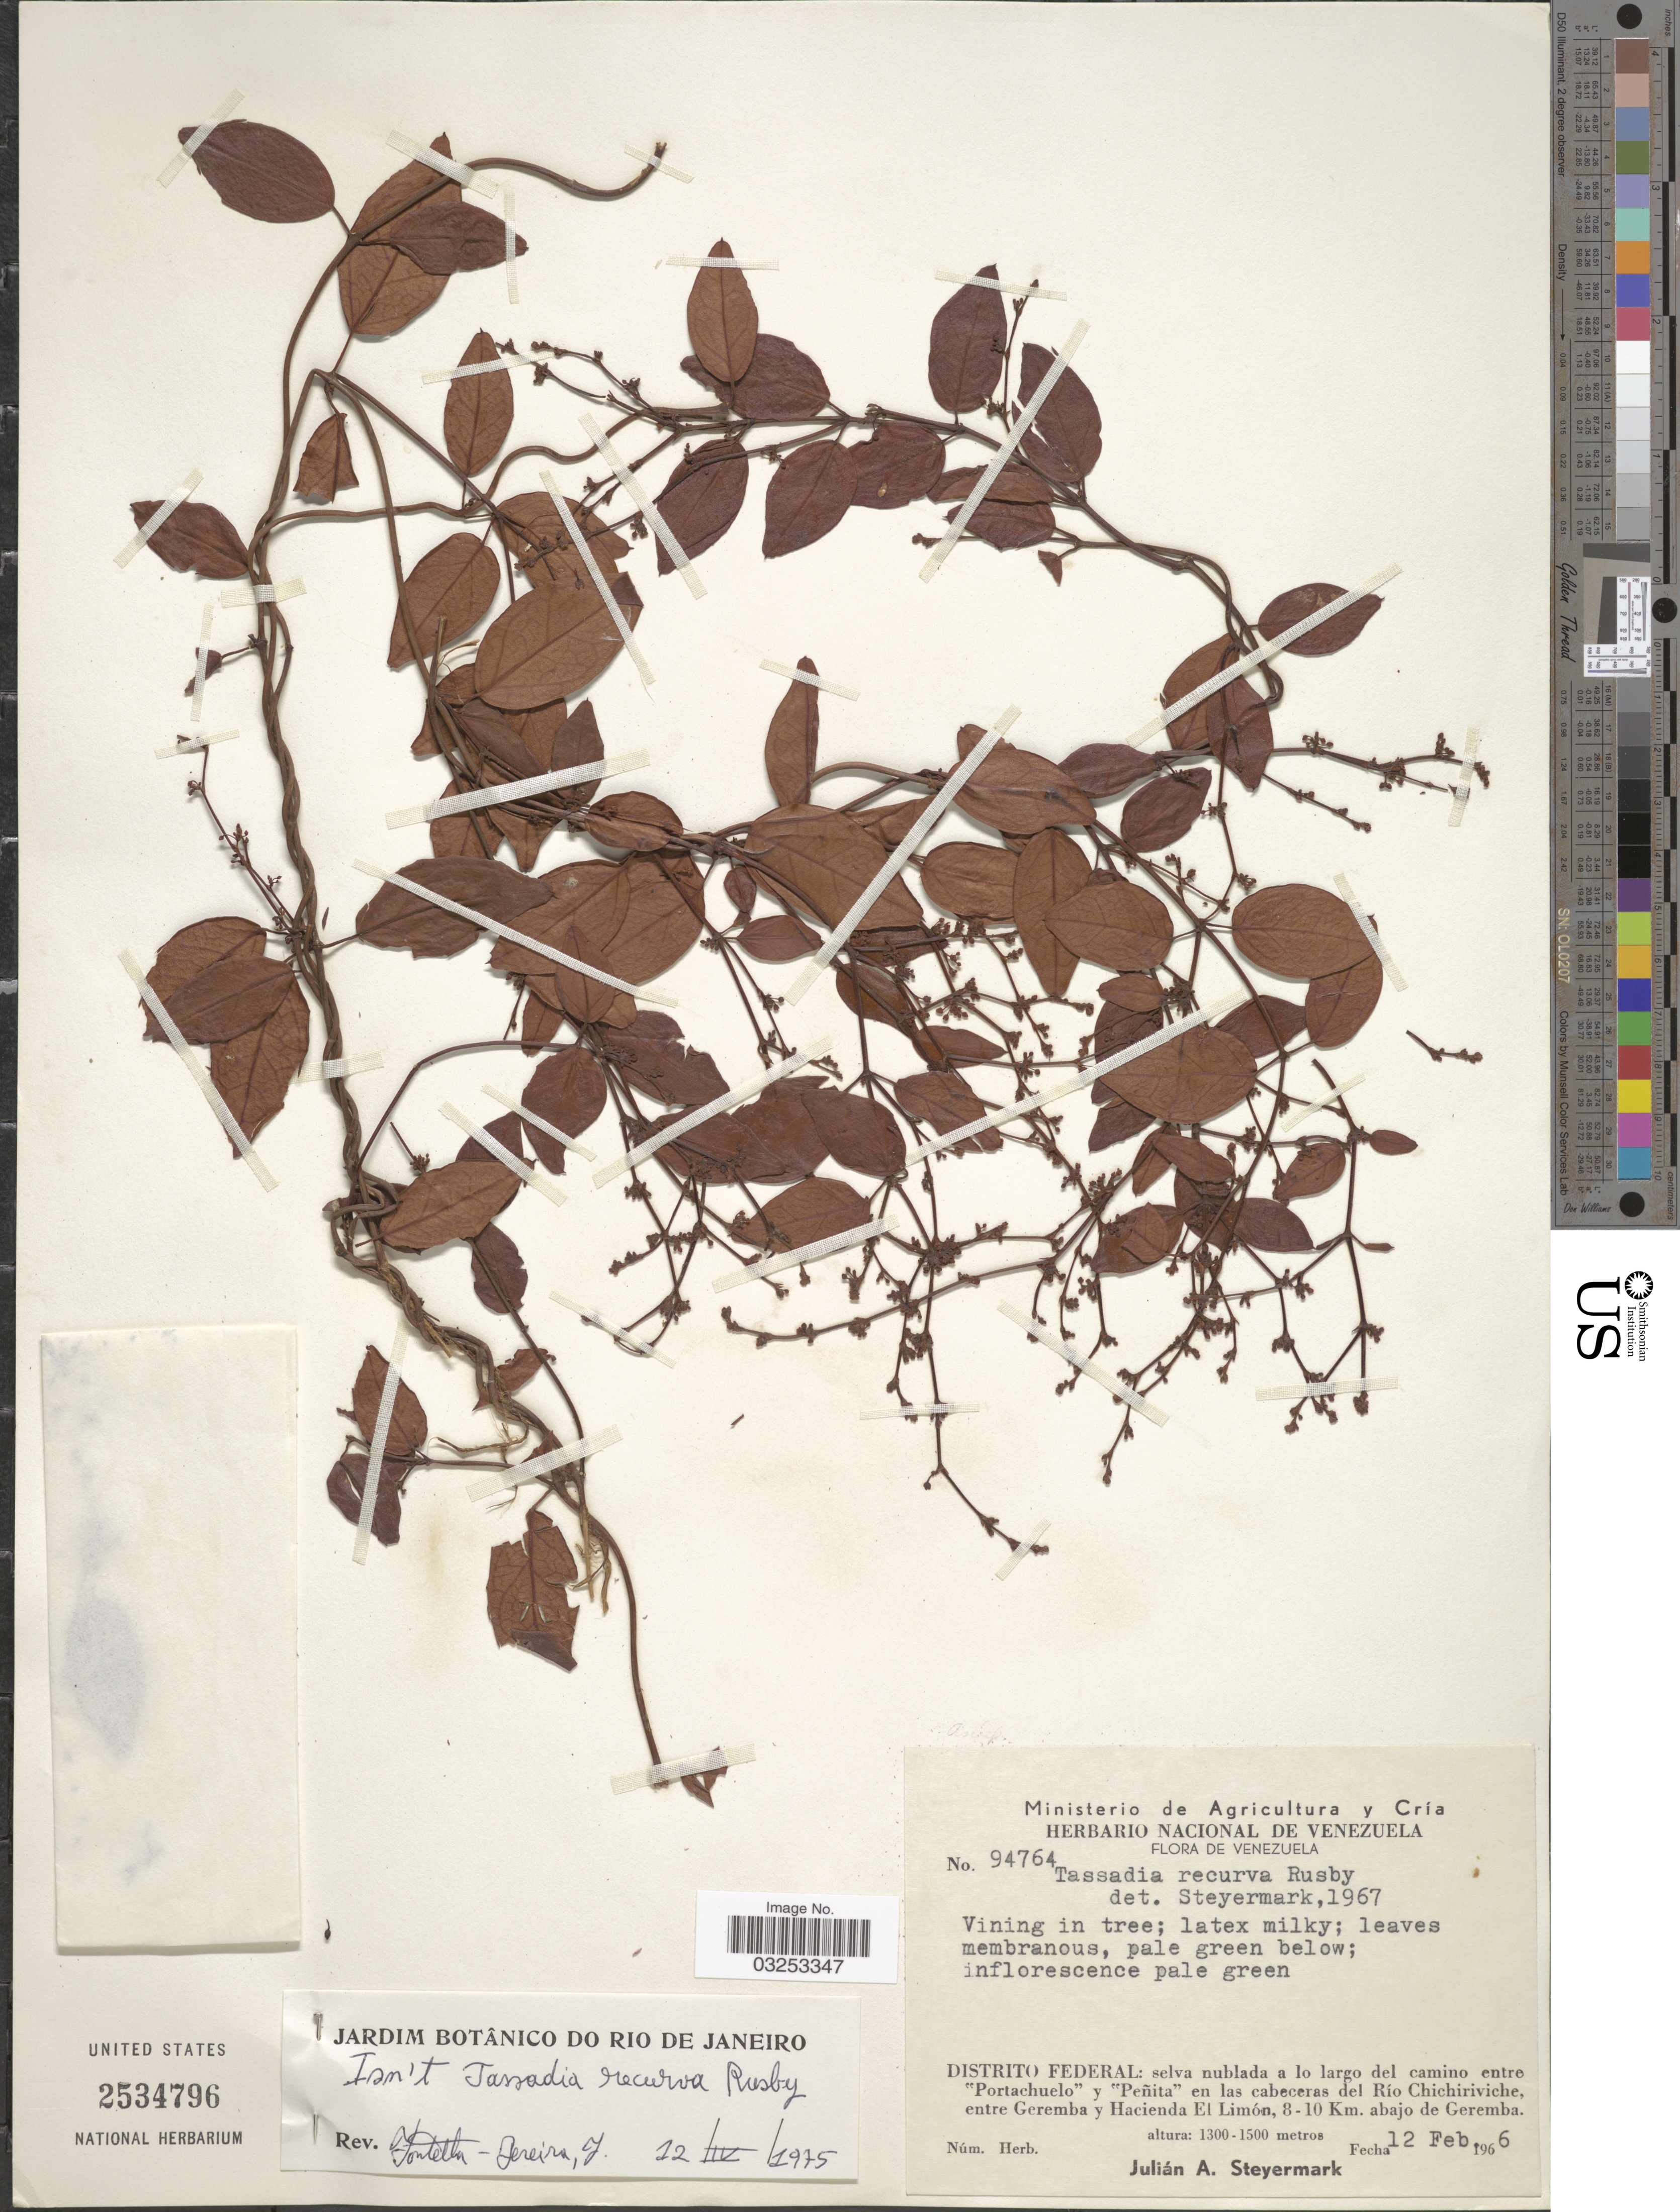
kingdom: Plantae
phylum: Tracheophyta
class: Magnoliopsida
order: Gentianales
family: Apocynaceae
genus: Tassadia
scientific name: Tassadia sp.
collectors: J. Steyermark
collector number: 94764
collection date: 1966-02-12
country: Venezuela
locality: Distrito Federal: selva nublada a lo largo del camino entre "Portachuelo" y "Peñita" en las cabeceras del Río Chichiriviche, entre Geremba y Hacienda El Límon, 8-10 Km. abajo de Geremba.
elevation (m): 1300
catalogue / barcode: US 2534796